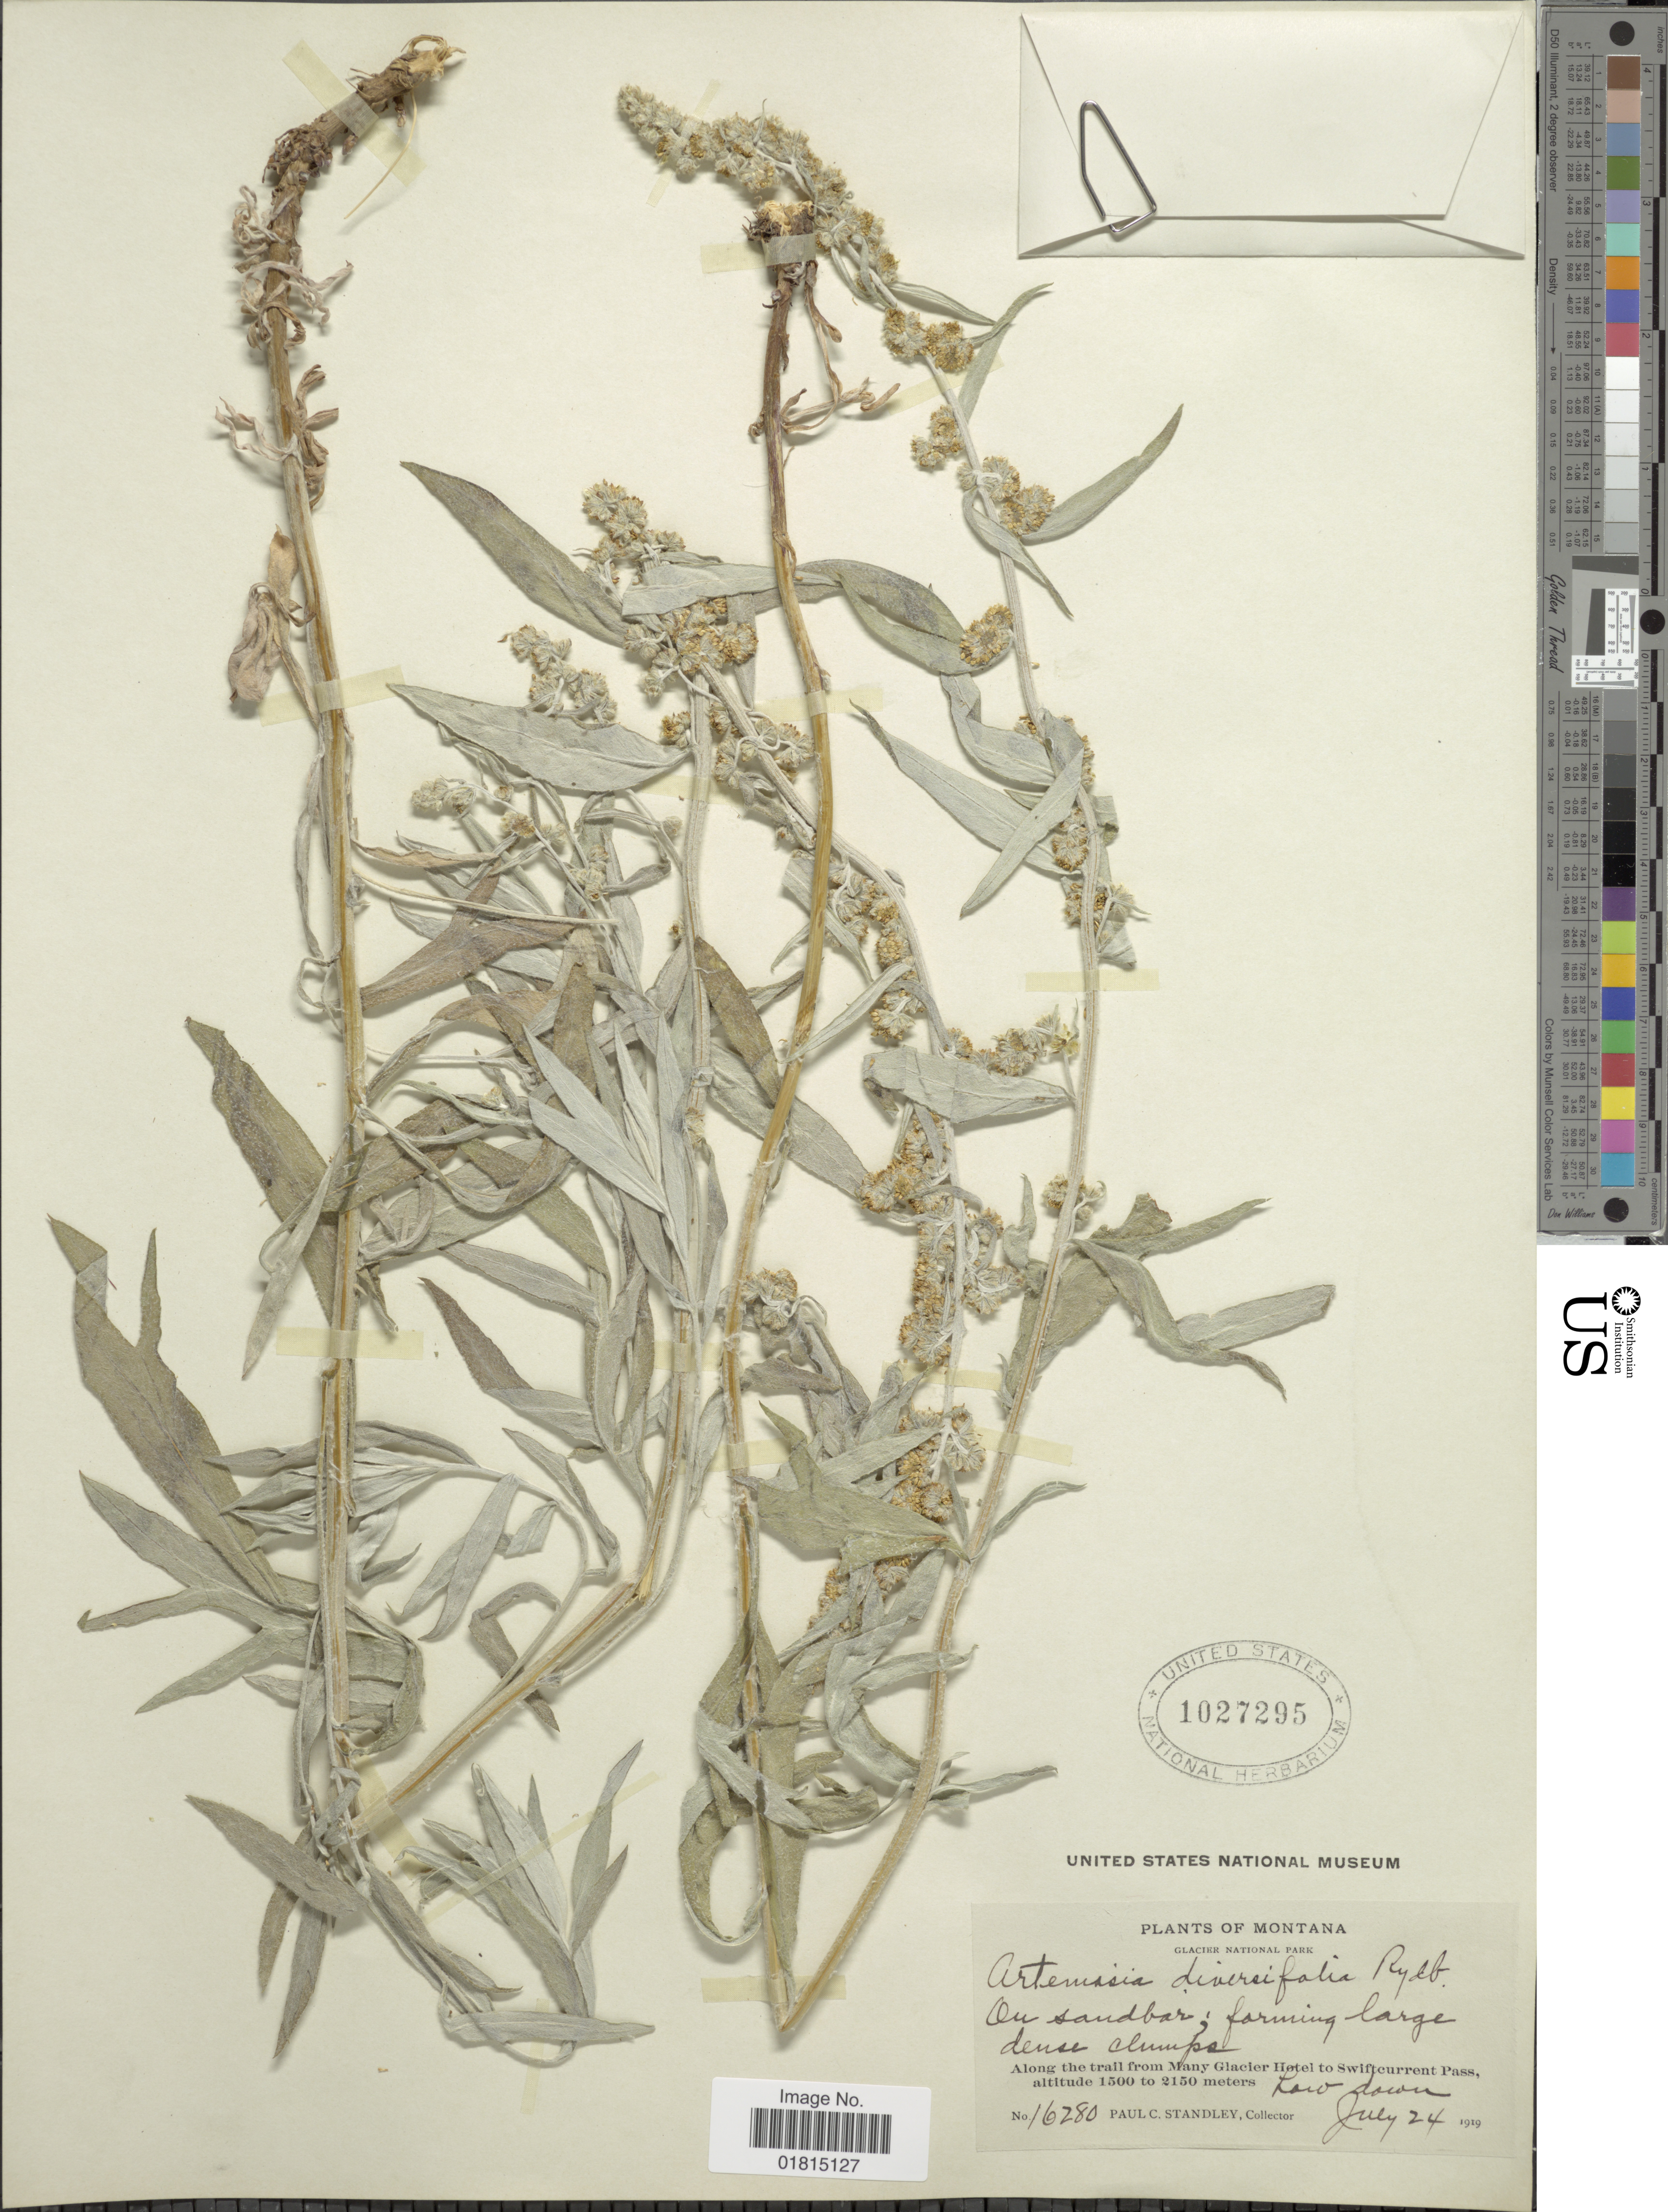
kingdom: Plantae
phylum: Tracheophyta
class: Magnoliopsida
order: Asterales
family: Asteraceae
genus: Artemisia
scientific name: Artemisia diversifolia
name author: Rydb.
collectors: P. C. Standley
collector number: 16280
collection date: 1919-07-24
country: United States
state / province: Montana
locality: Glacier National Park. On sandbar; farming large dense clumps. Along the trail from Many Glacier Hotel to Swiftcurrent Pass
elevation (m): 1500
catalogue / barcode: US 1027295